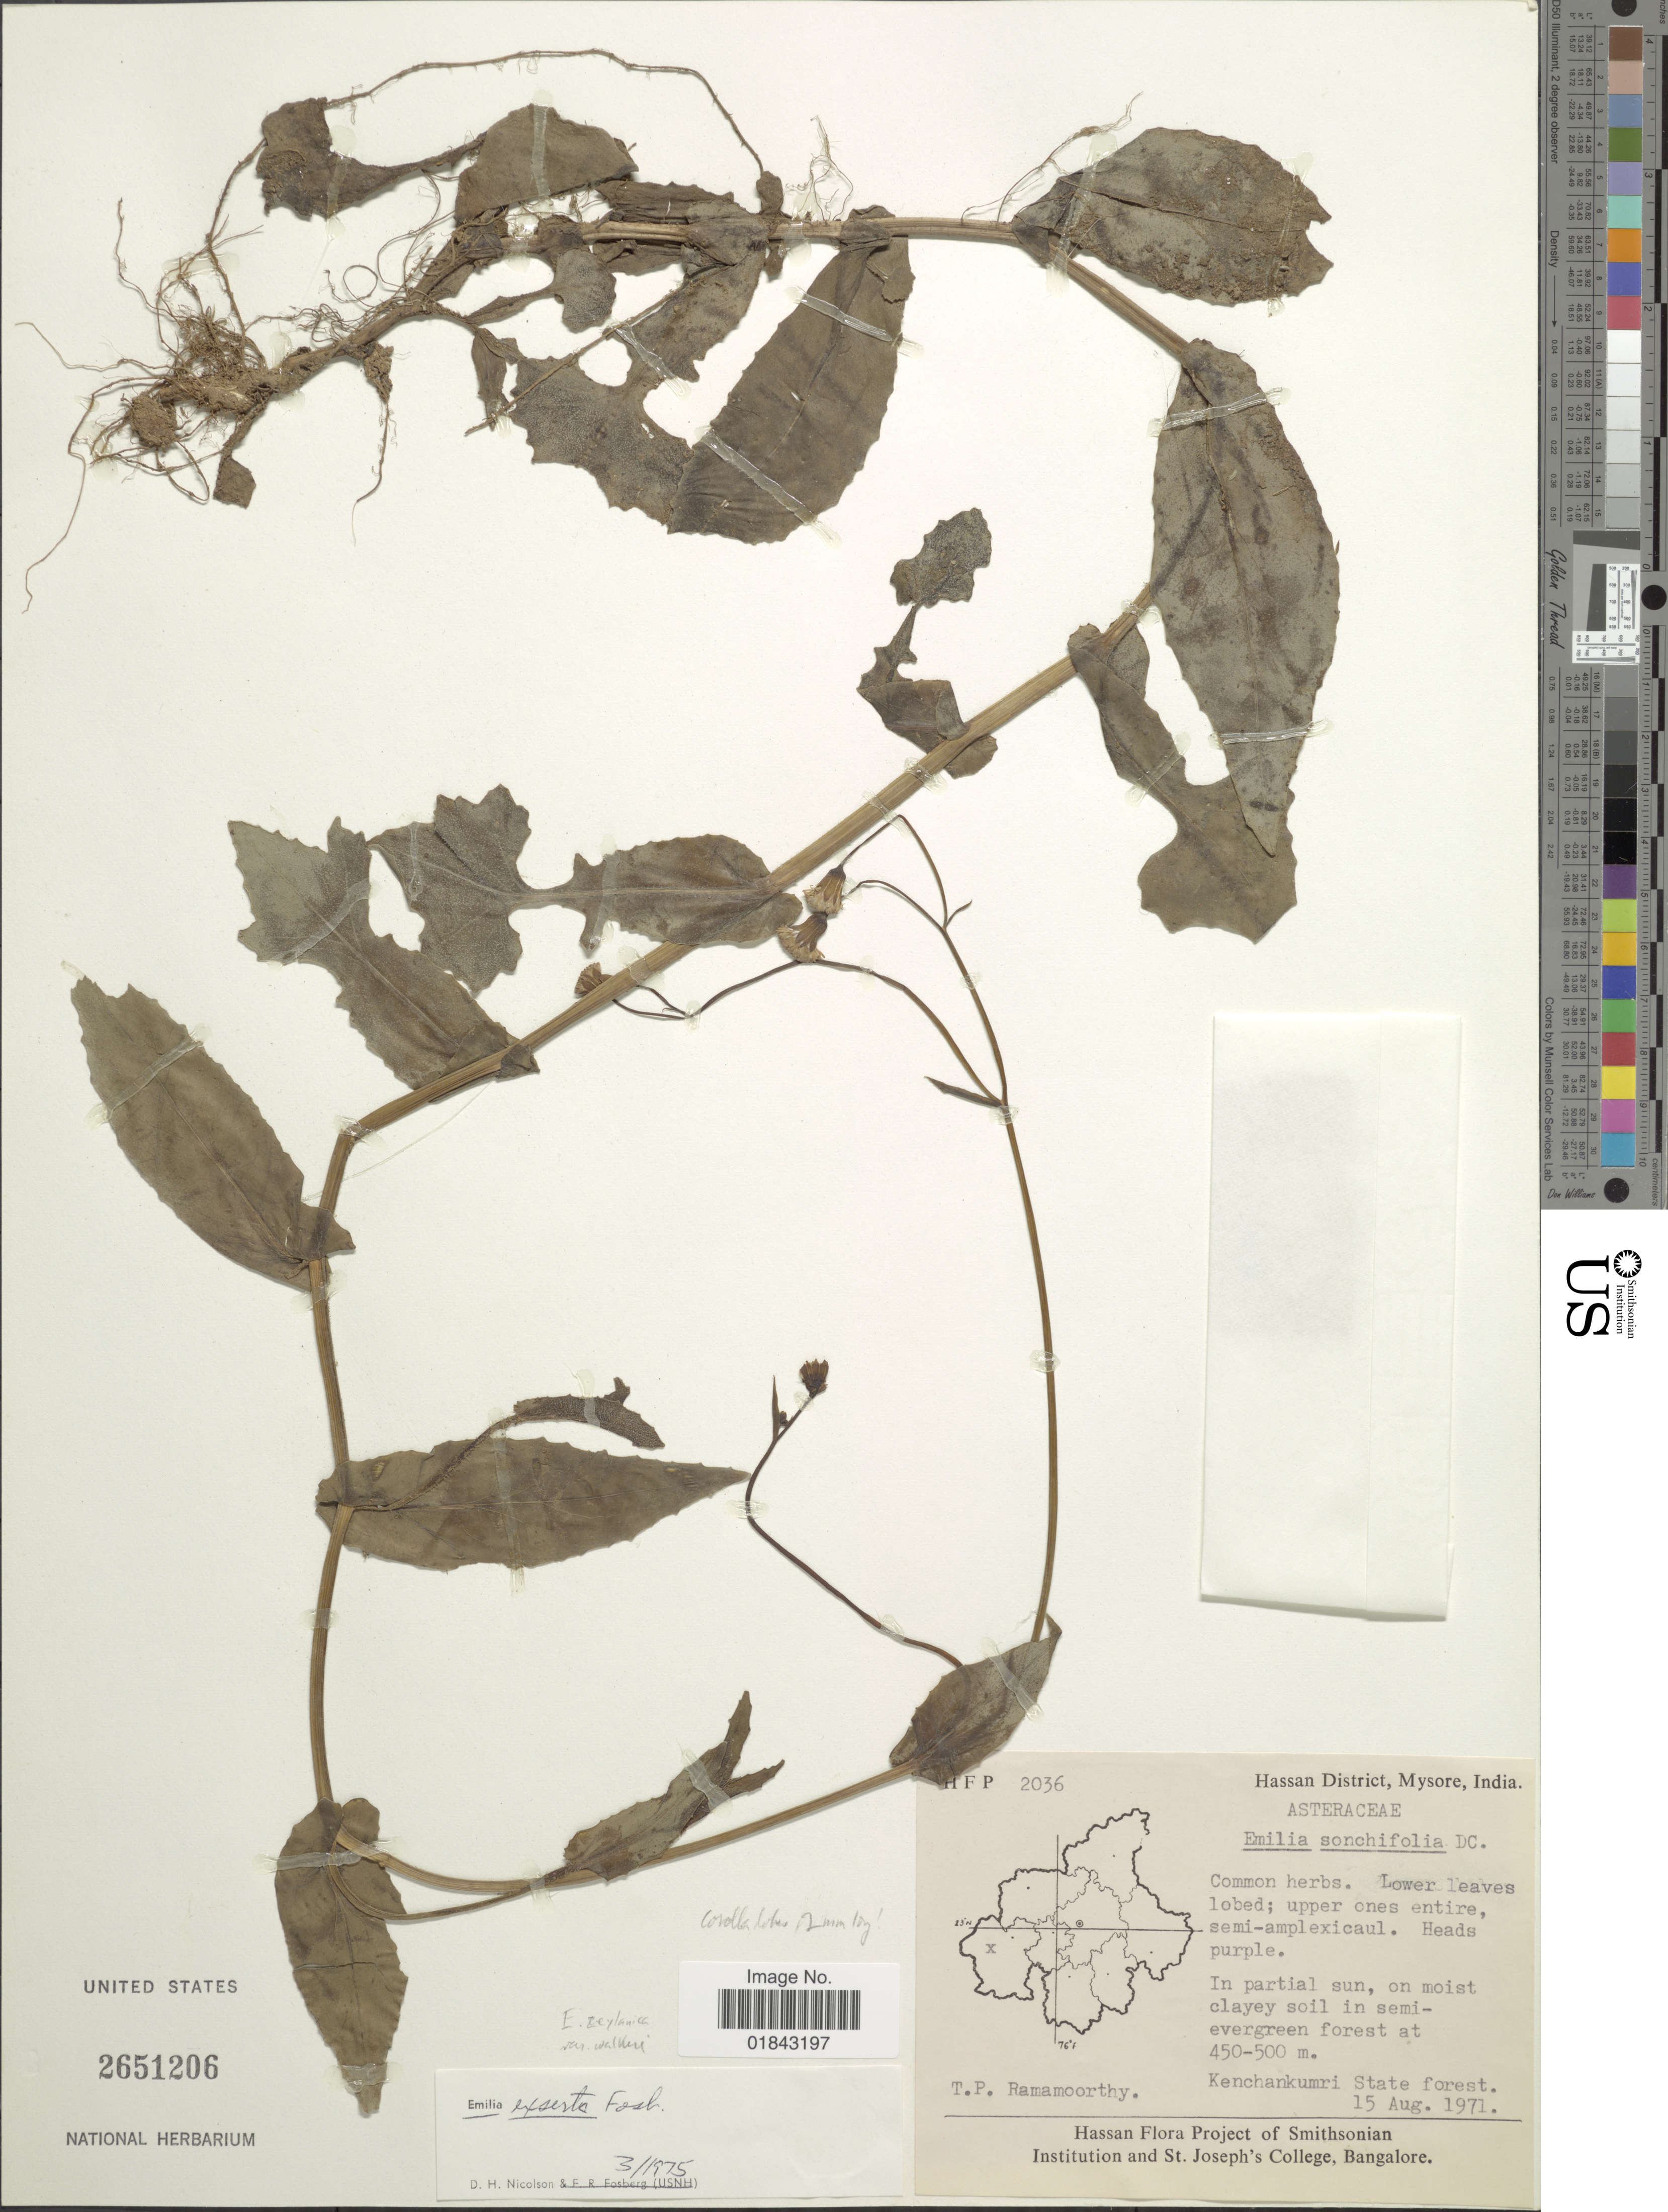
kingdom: Plantae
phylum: Tracheophyta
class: Magnoliopsida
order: Asterales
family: Asteraceae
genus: Emilia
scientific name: Emilia exserta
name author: Fosberg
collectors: T. P. Ramamoorthy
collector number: HFP2036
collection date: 1971-08-15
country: India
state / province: Karnataka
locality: Hassan District, Mysore, Kenchankumri State forest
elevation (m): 450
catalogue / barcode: US 2651206